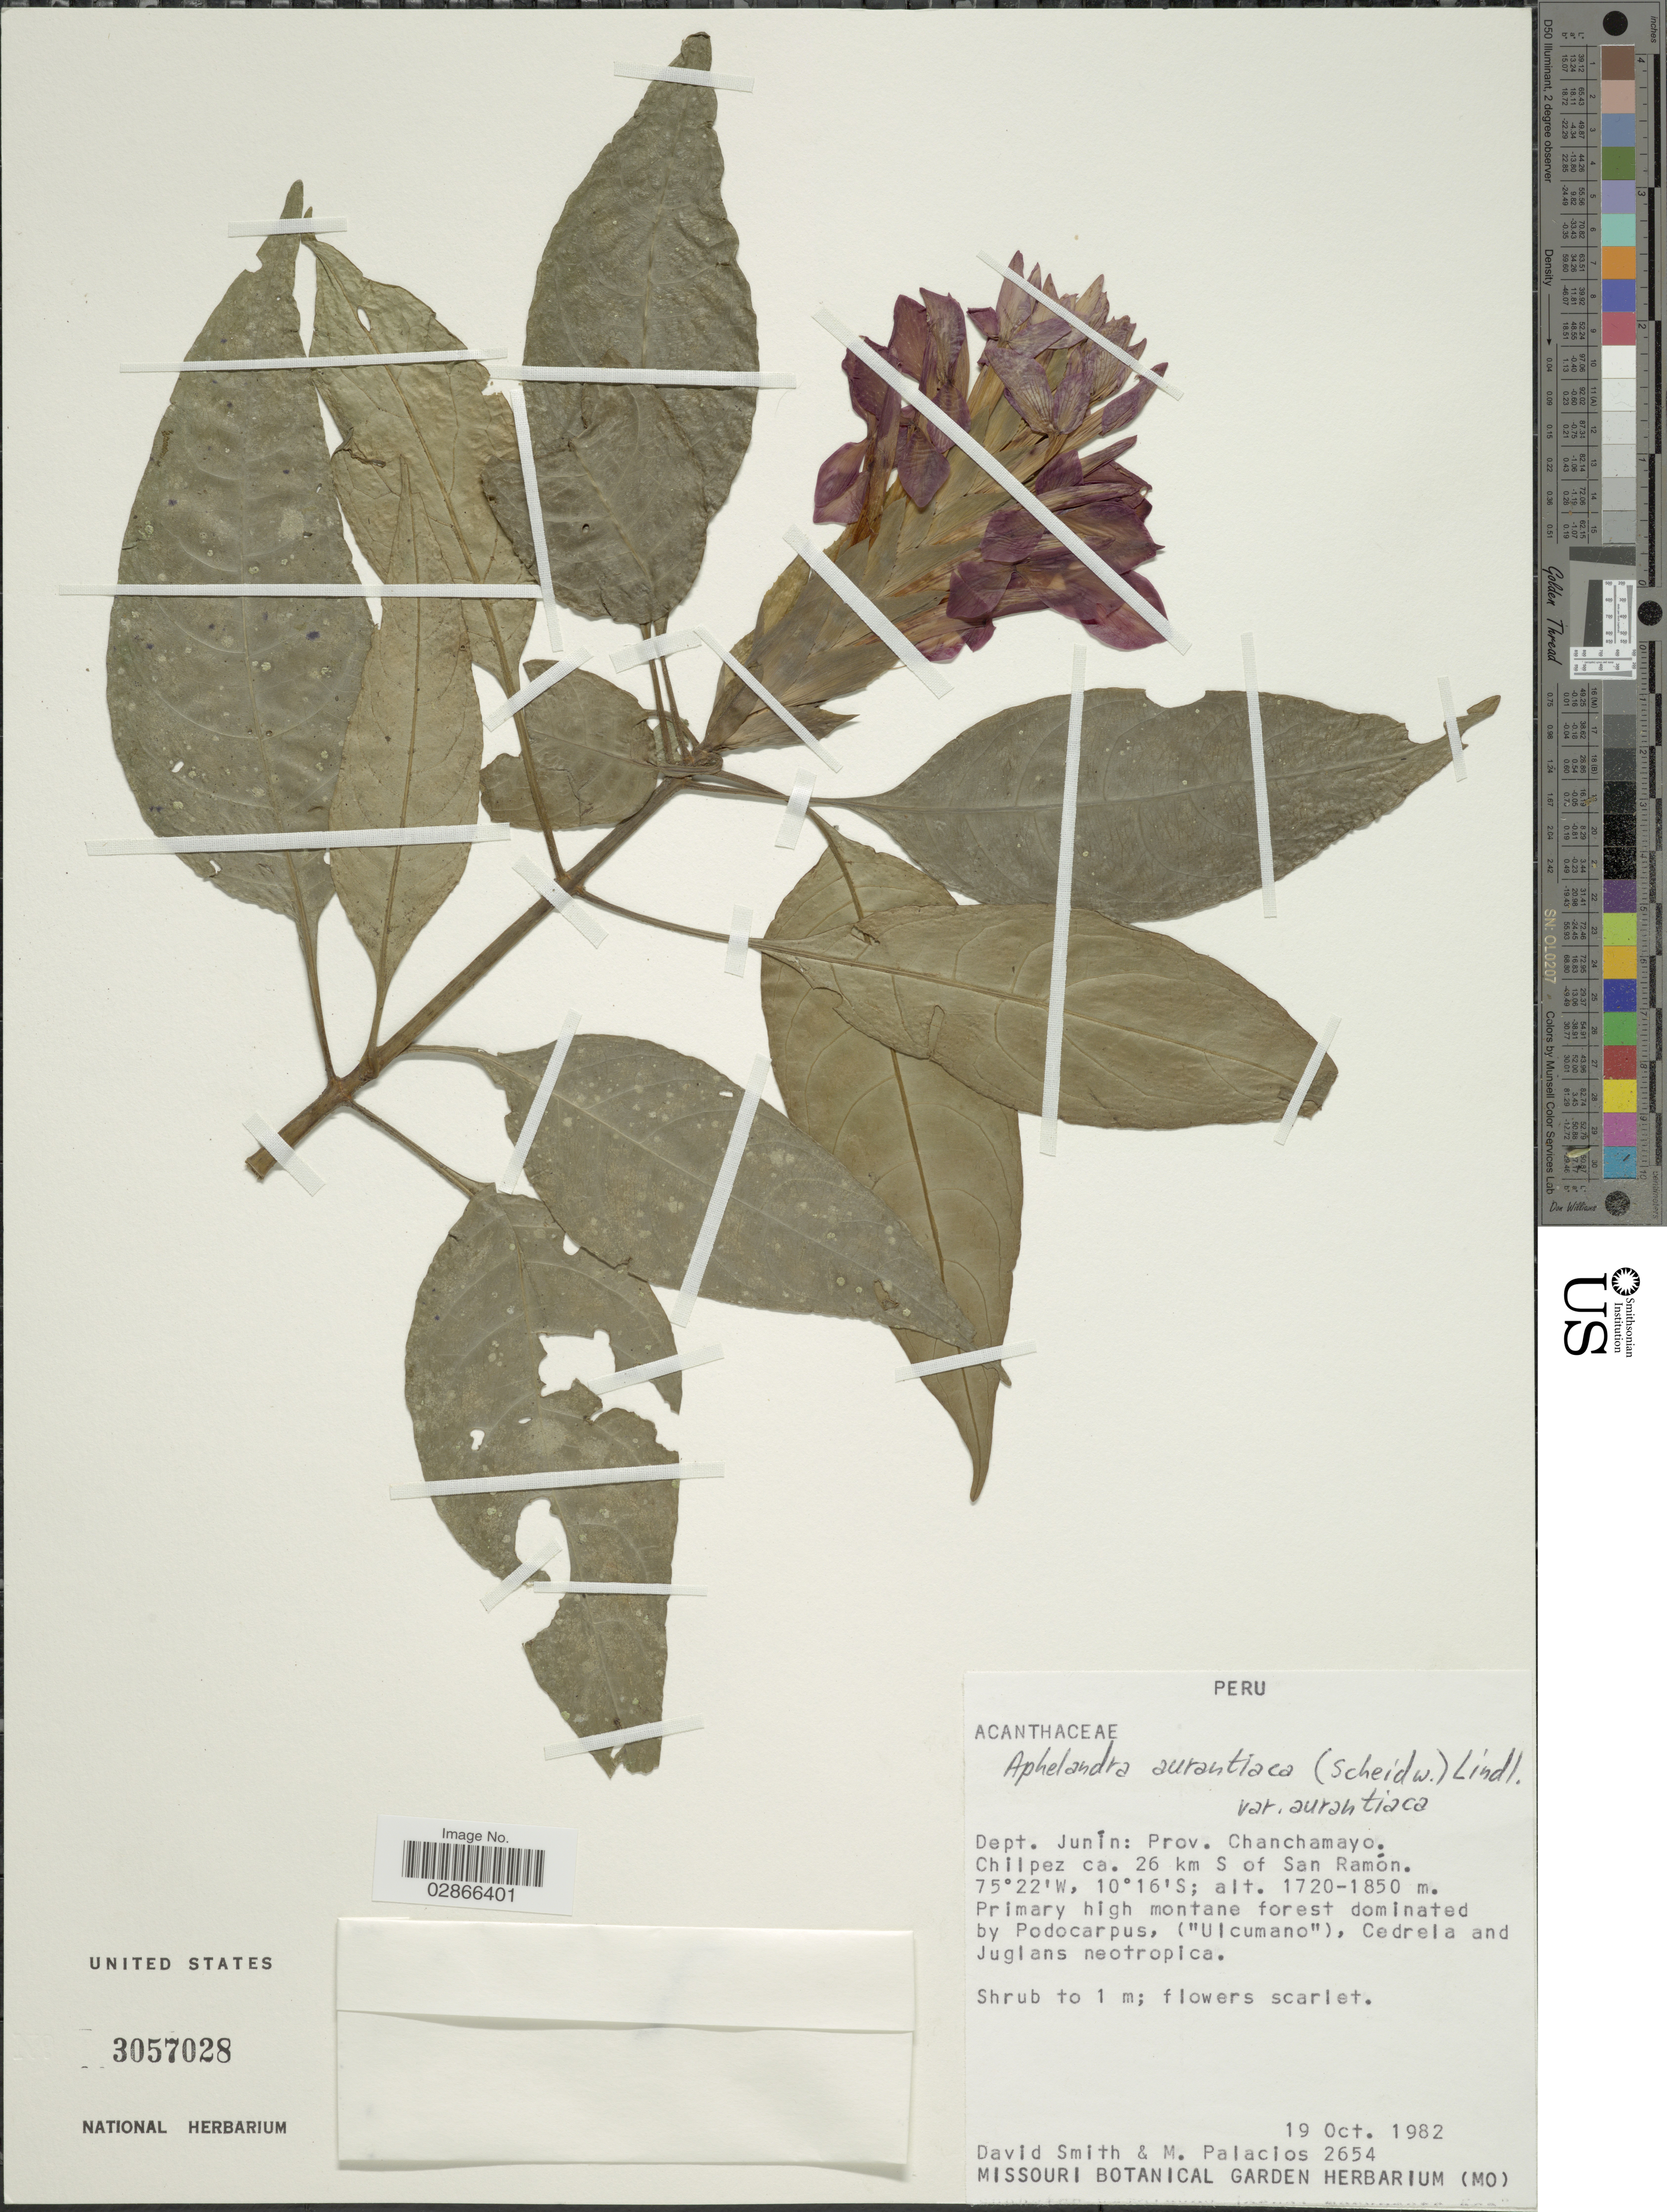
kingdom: Plantae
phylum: Tracheophyta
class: Magnoliopsida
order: Lamiales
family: Acanthaceae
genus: Aphelandra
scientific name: Aphelandra aurantiaca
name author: (Scheidw.) Lindl.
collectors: D. C. Smith & M. Palacios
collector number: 2654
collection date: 1982-10-19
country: Peru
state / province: Junín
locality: Dept. Junín: Prov. Chanchamayo. Chilpez ca. 26 km S of San Ramón.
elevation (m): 1720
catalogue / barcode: US 3057028